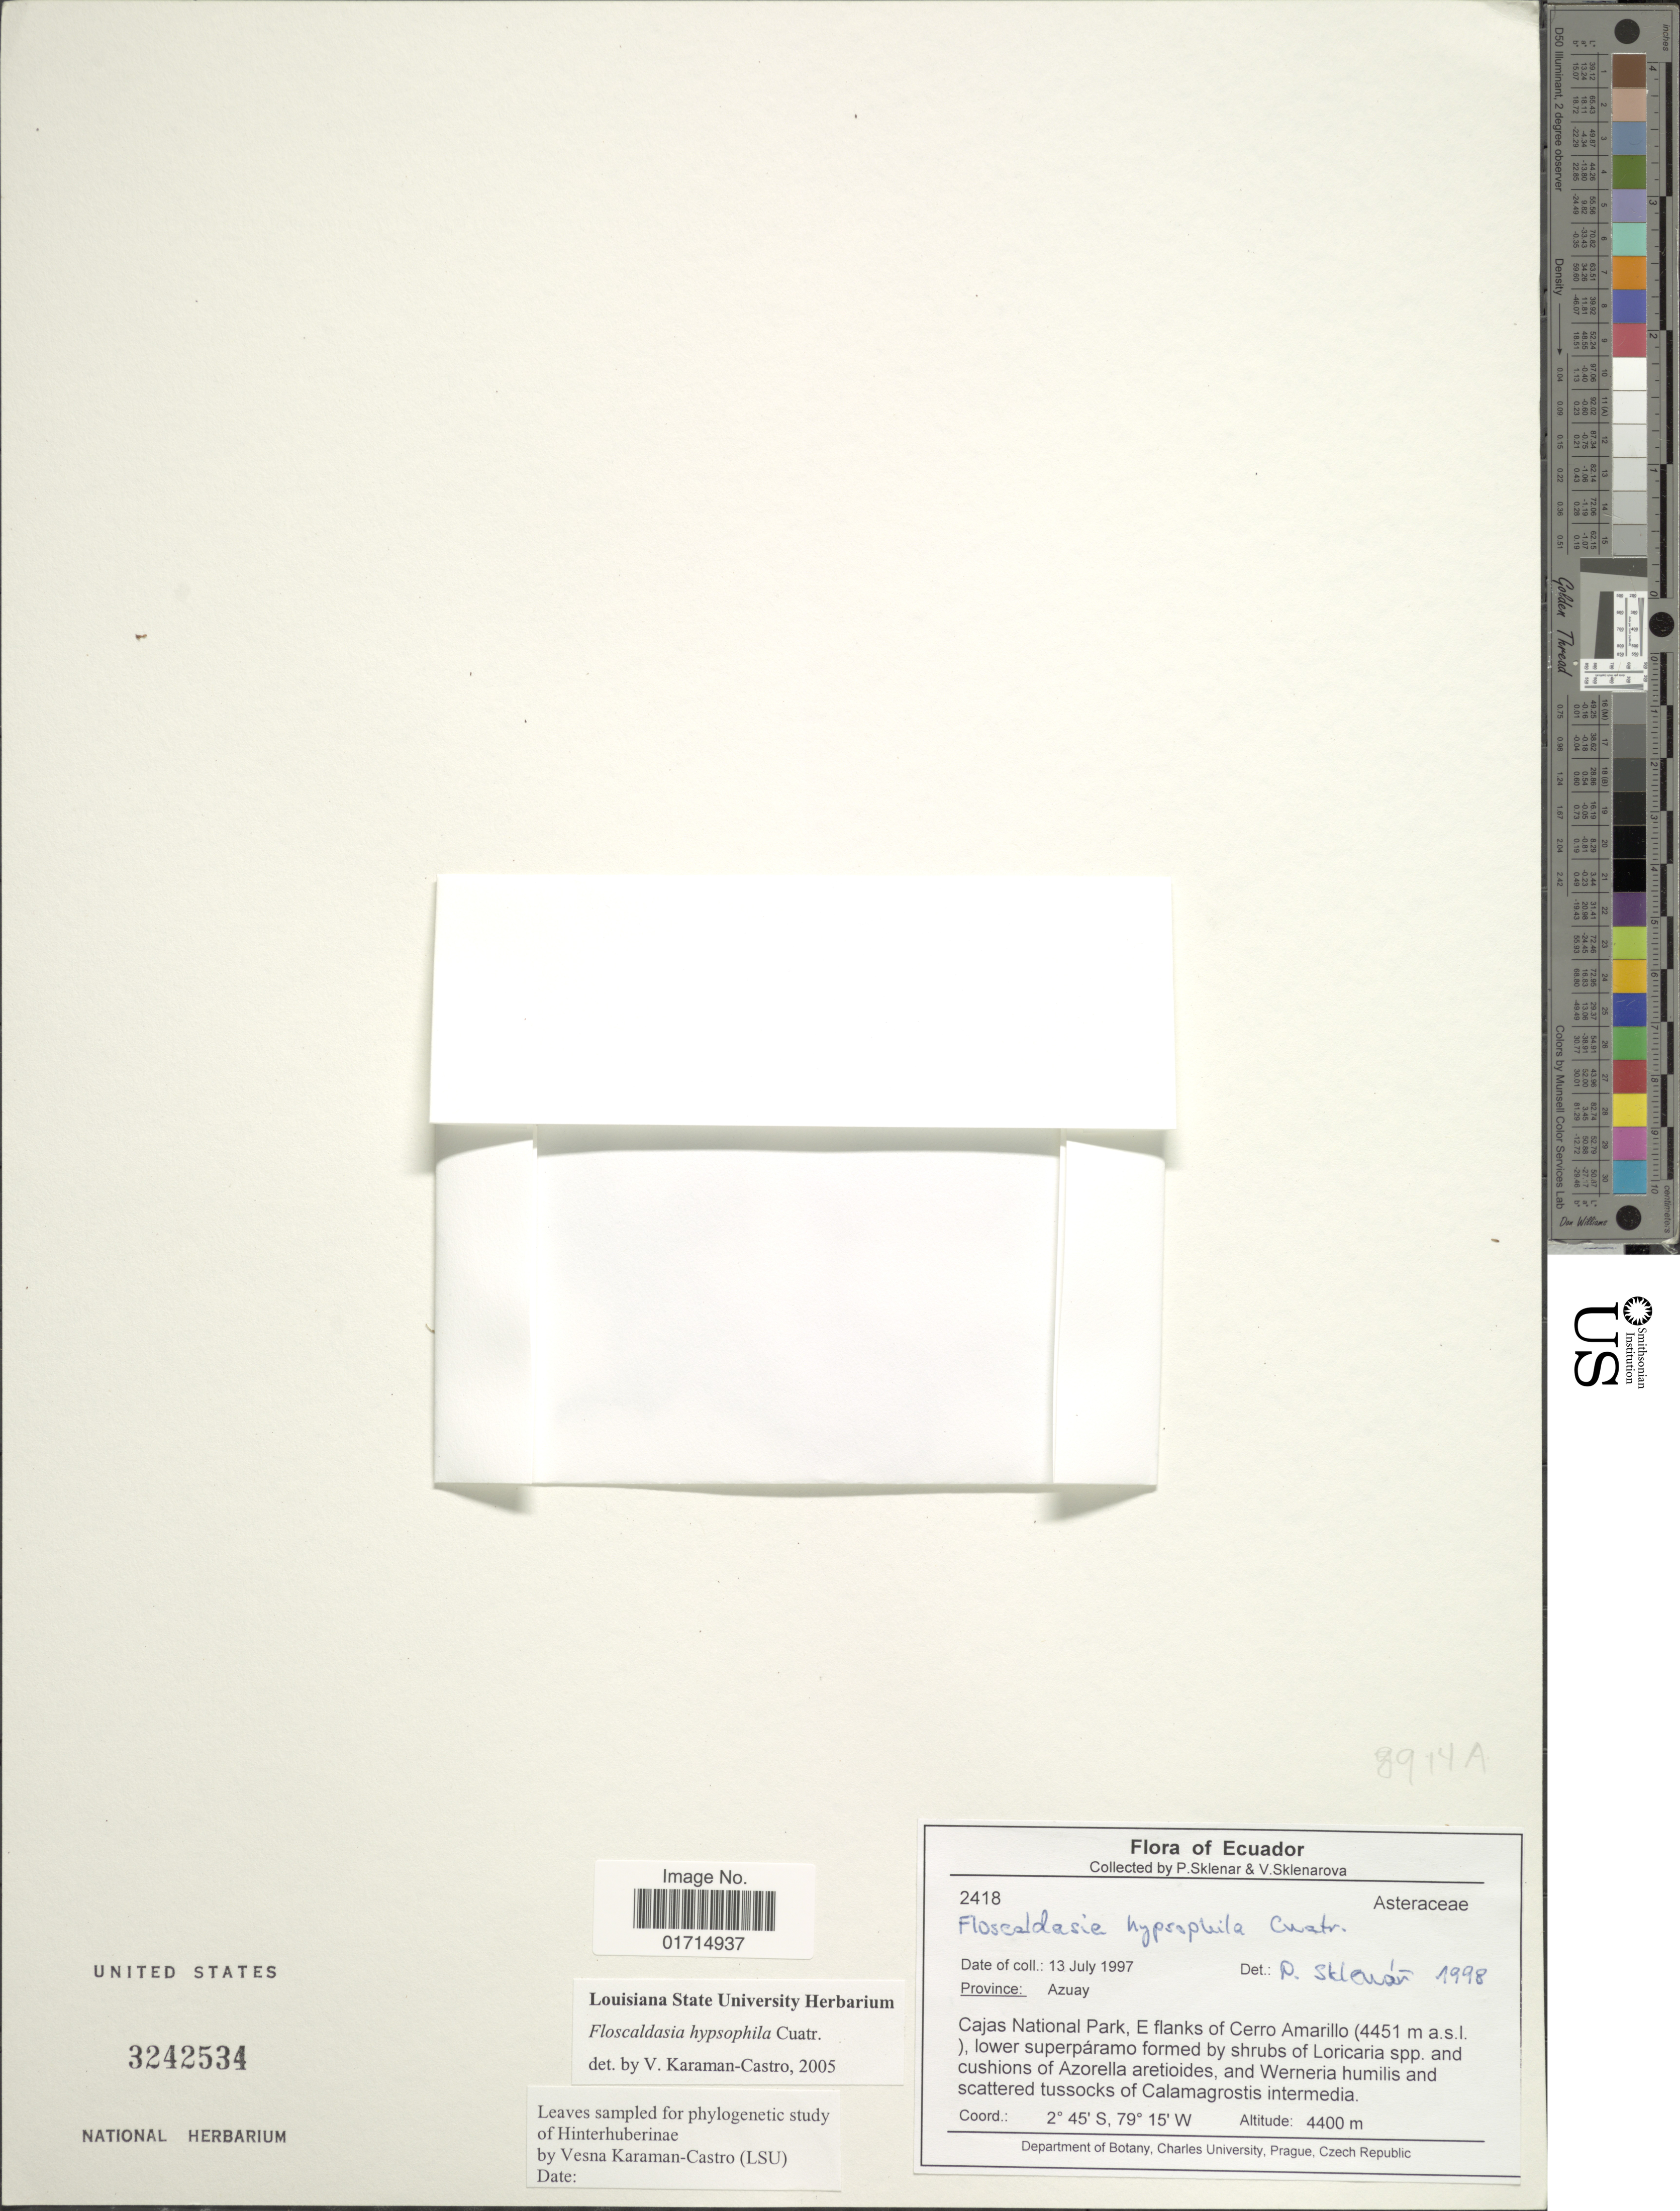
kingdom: Plantae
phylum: Tracheophyta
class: Magnoliopsida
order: Asterales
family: Asteraceae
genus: Floscaldasia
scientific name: Floscaldasia hypsophila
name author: Cuatrec.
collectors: P. Sklenár & V. Sklenárová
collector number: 2418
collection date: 1997-07-13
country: Ecuador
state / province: Azuay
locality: Ecuador. Province: Azuay. Cajas National Park, E flanks of Cerro Amarillo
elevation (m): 4400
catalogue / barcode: US 3242534